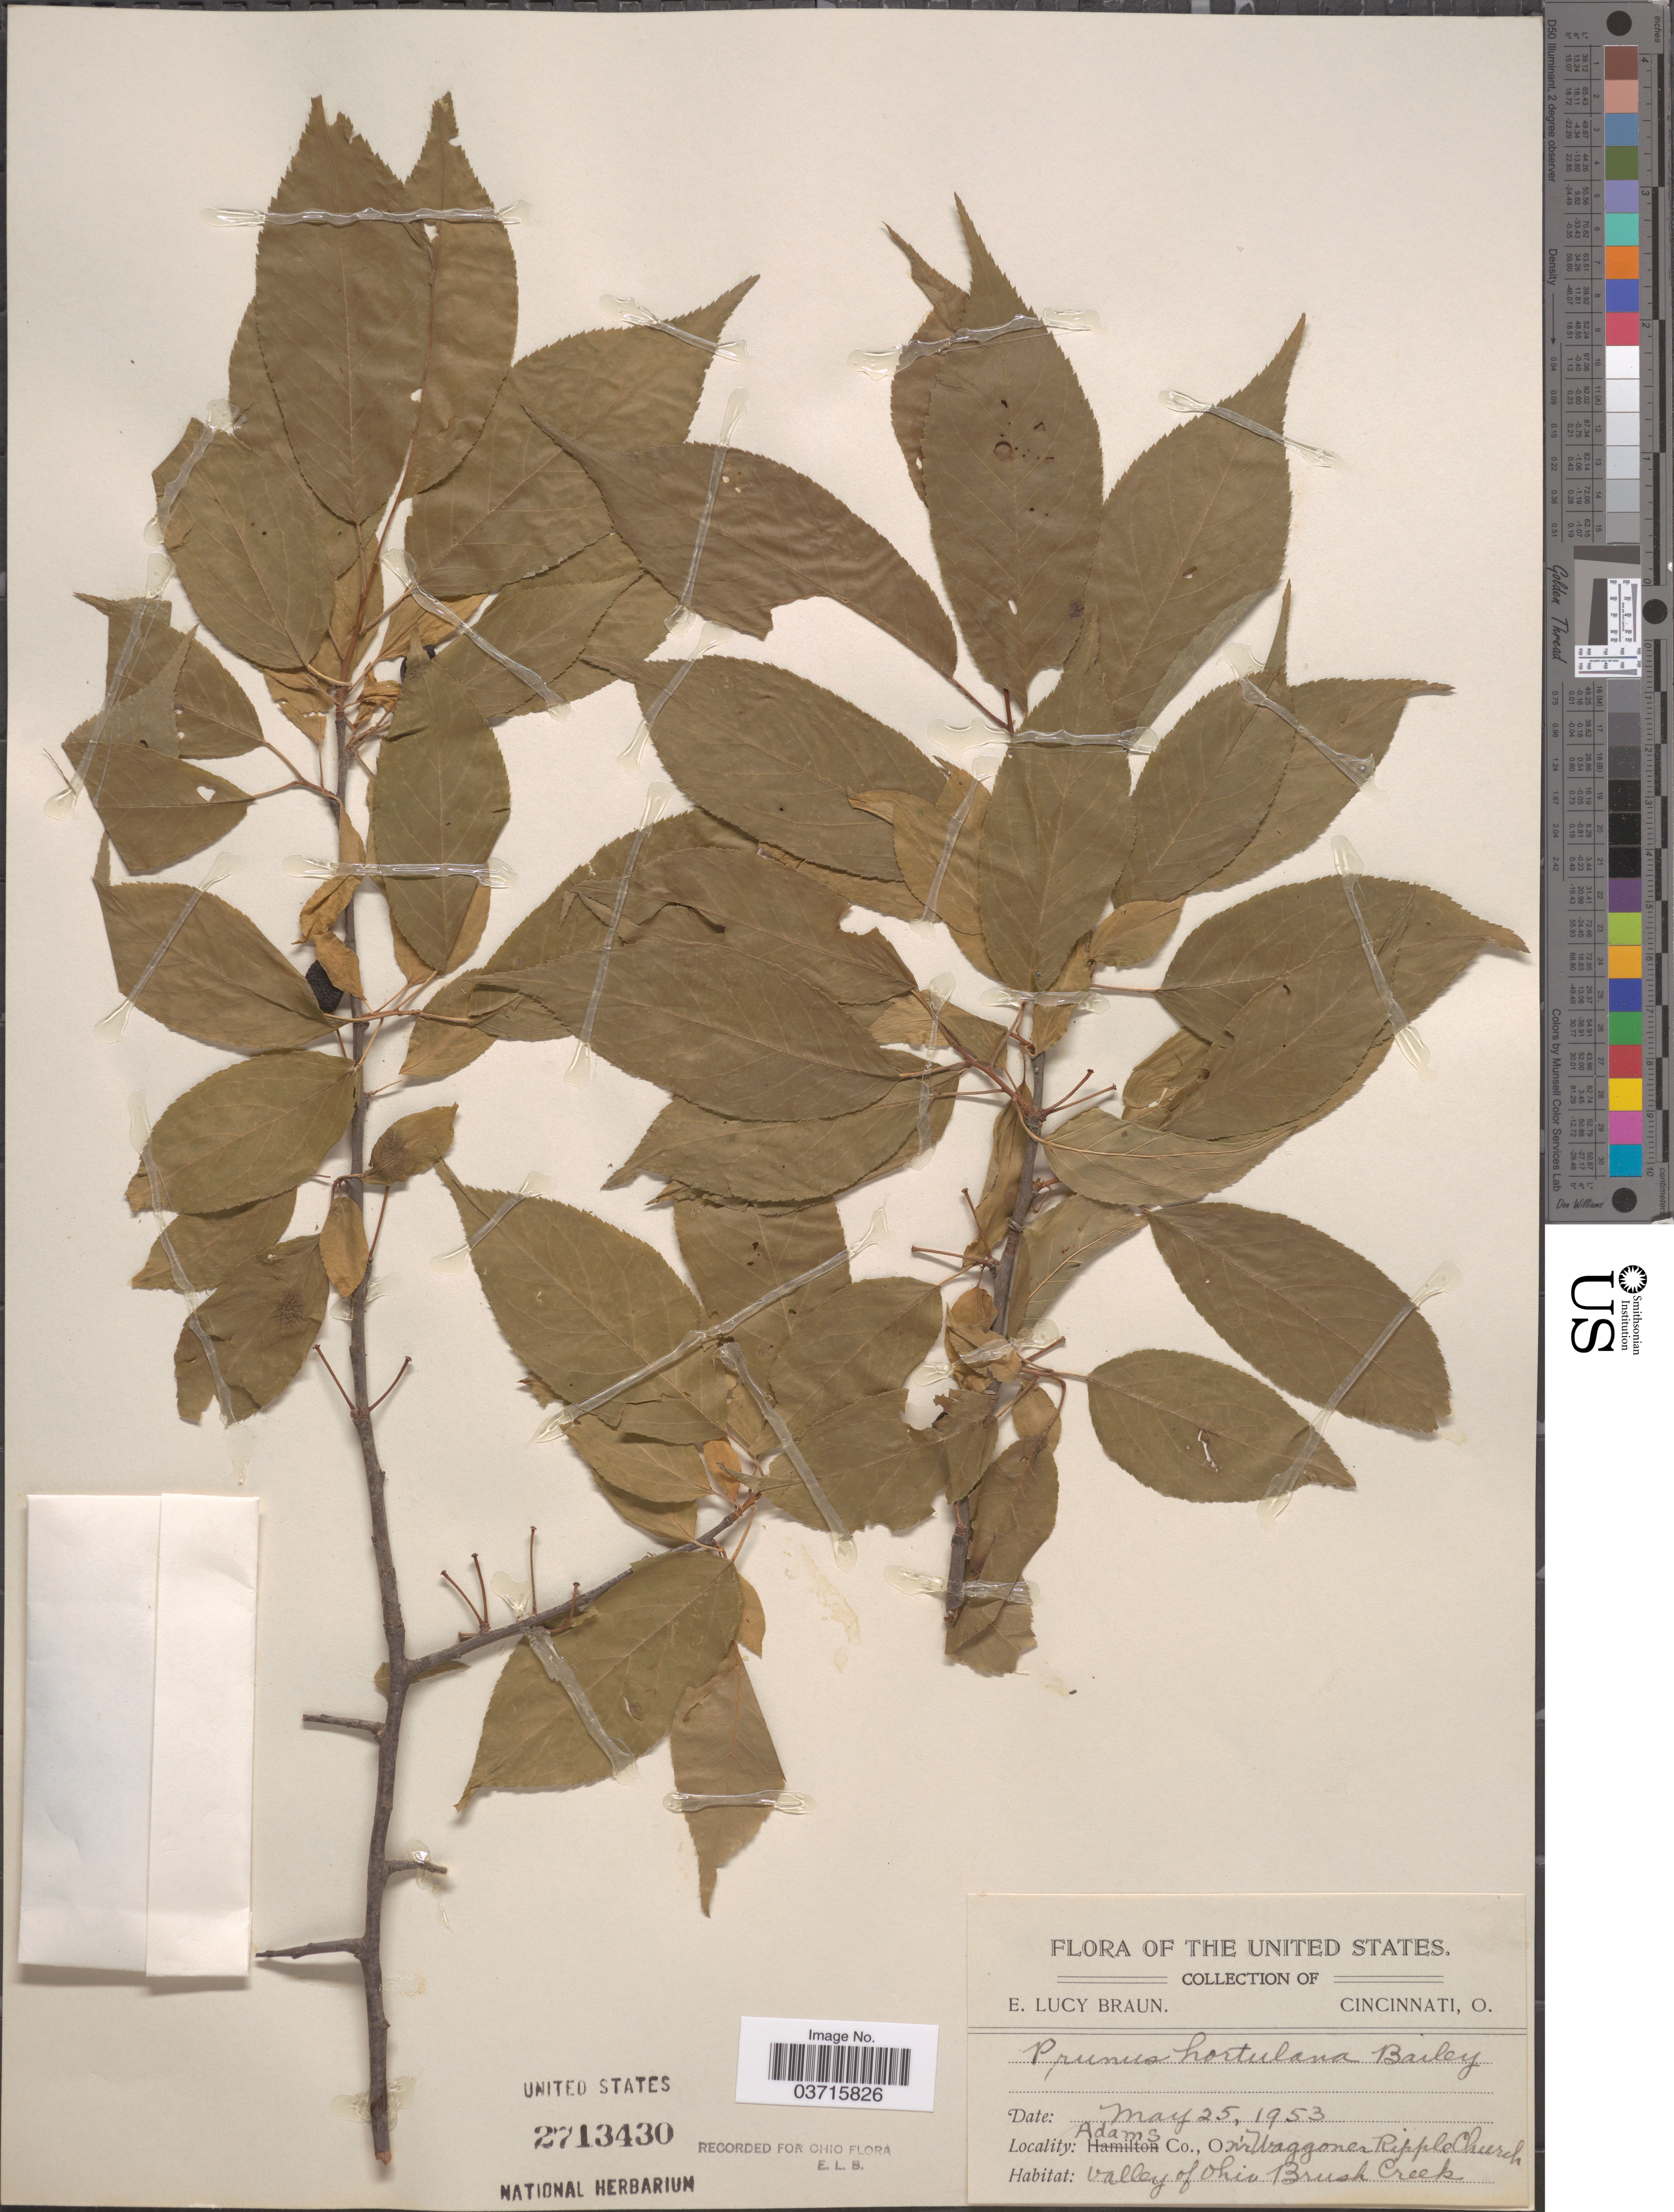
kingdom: Plantae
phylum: Tracheophyta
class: Magnoliopsida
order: Rosales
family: Rosaceae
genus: Prunus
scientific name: Prunus hortulana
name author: L.H. Bailey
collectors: E. L. Braun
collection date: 1953-05-25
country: United States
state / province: Ohio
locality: Adams Co., nr Waggoner Ripple Church. Valley of Ohio Brush Creek.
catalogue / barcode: US 2713430